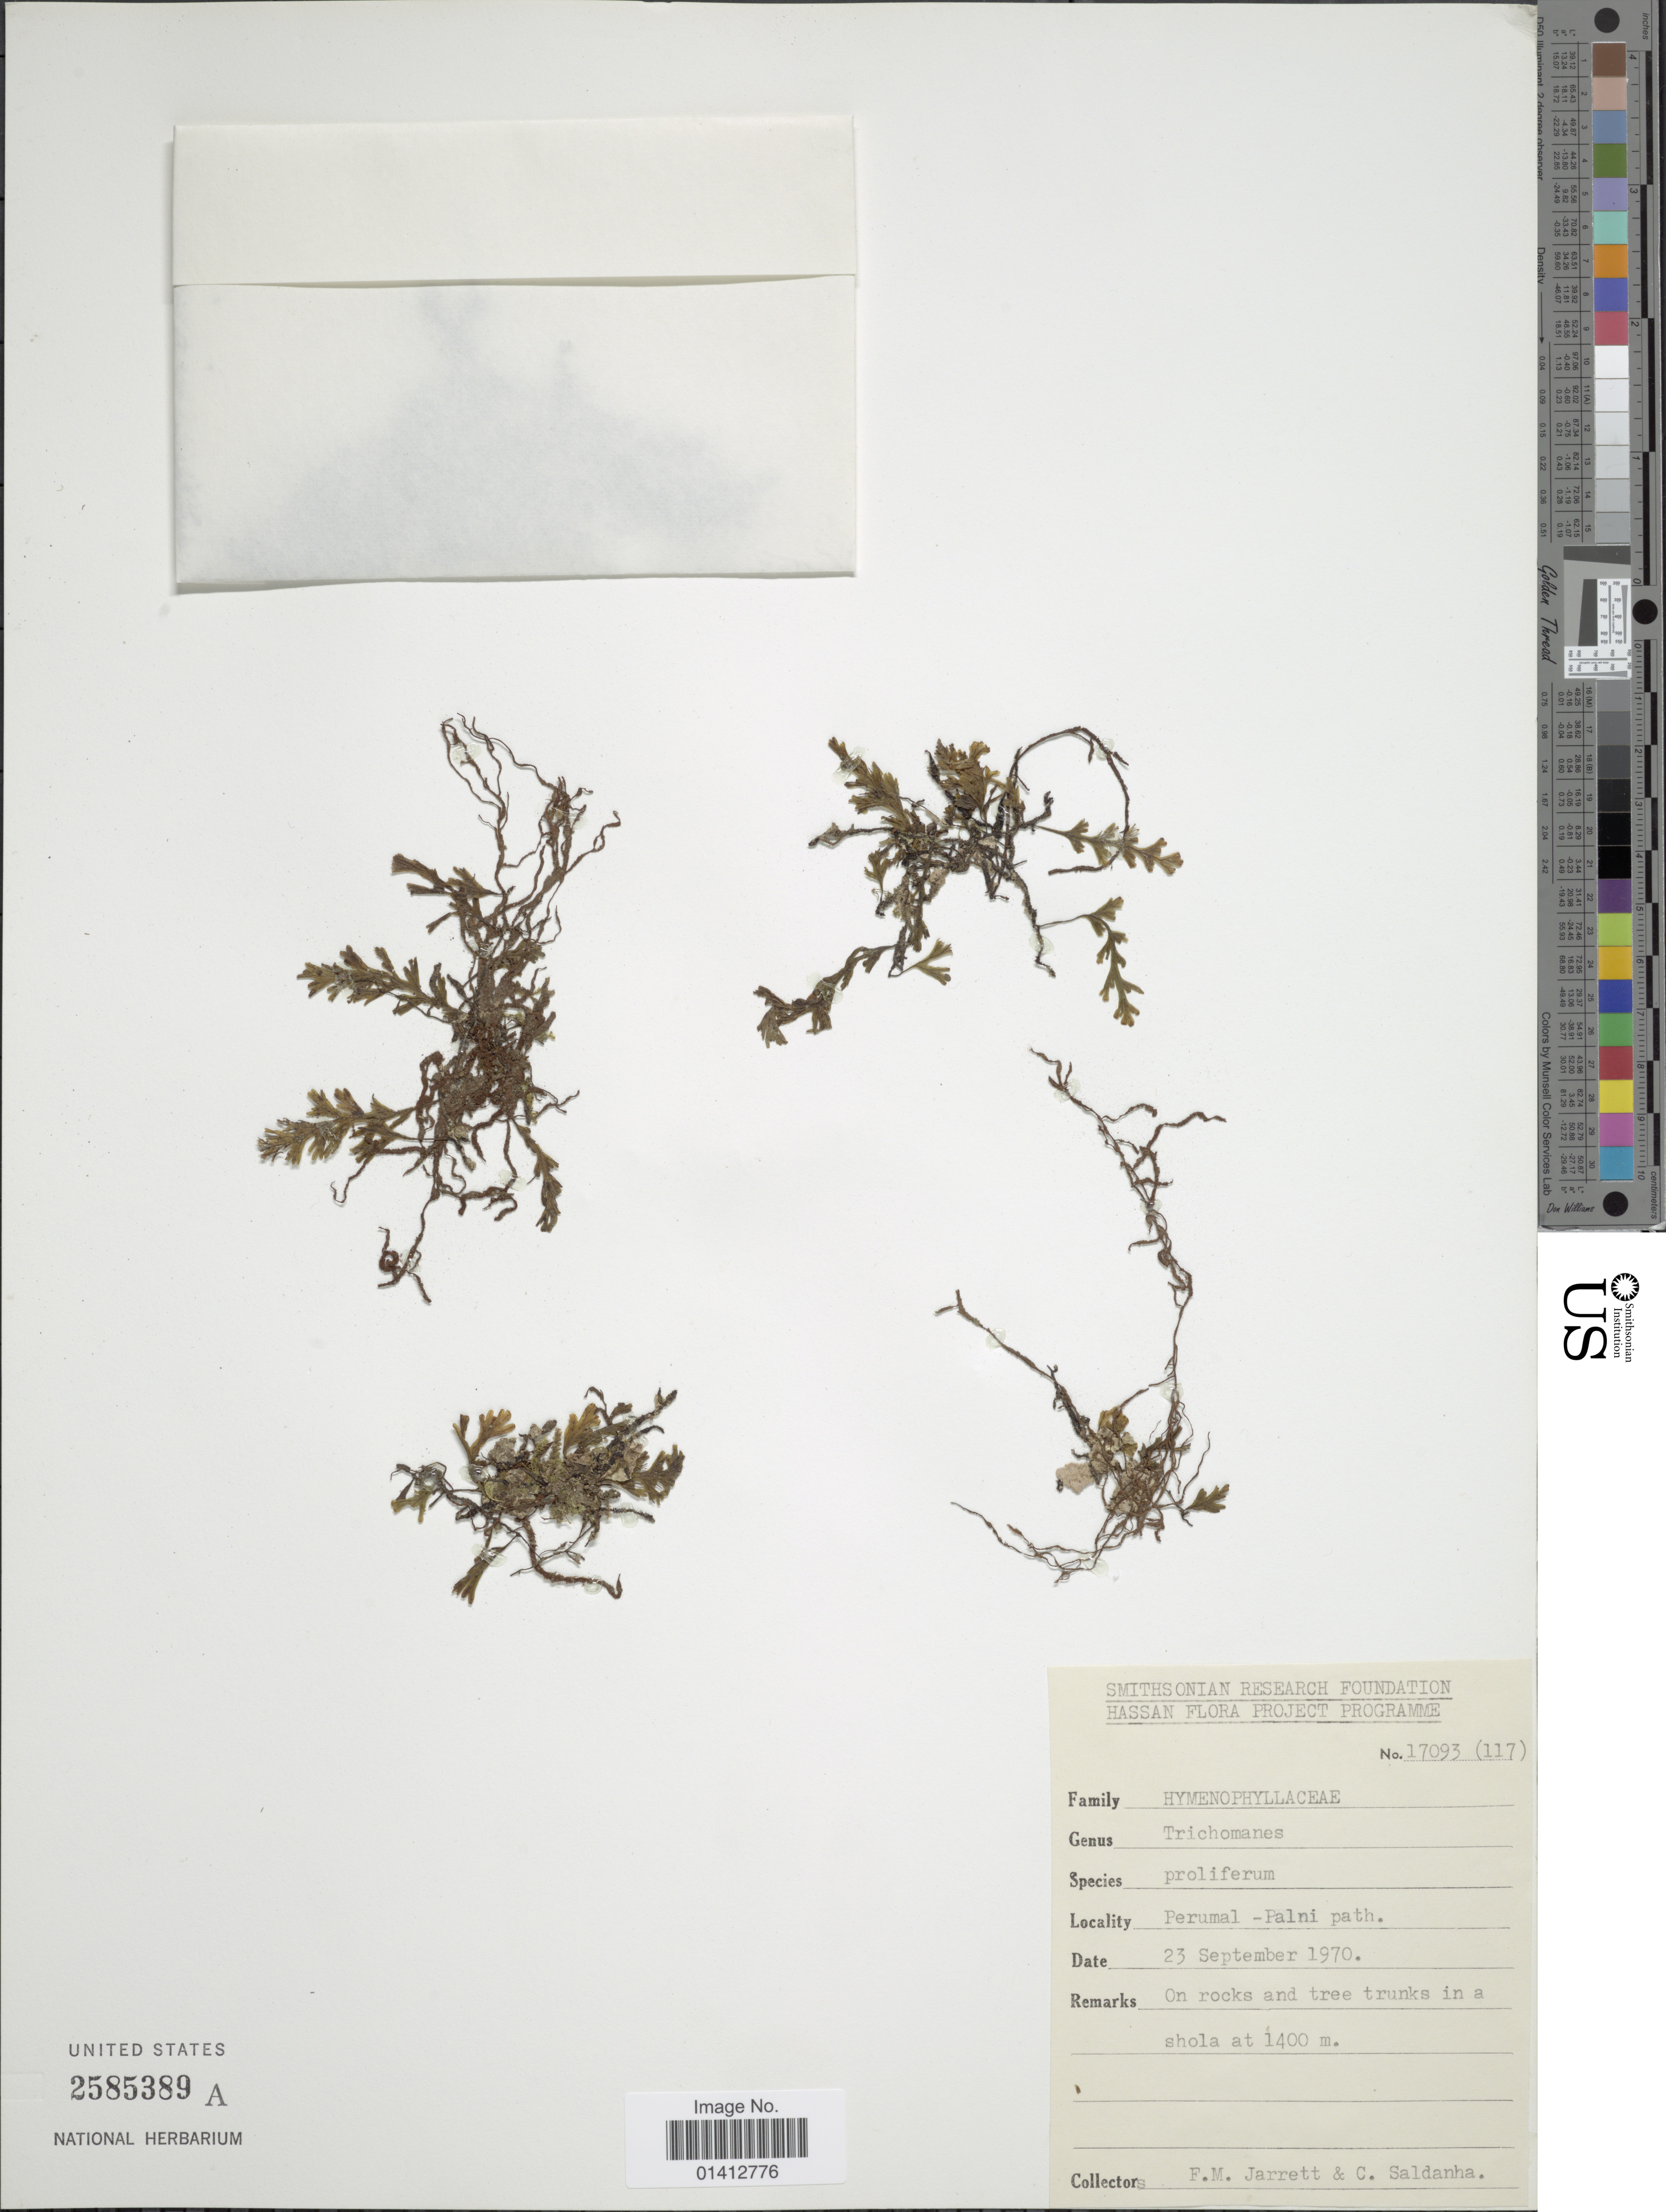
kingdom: Plantae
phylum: Tracheophyta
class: Polypodiopsida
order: Hymenophyllales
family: Hymenophyllaceae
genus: Crepidomanes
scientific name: Crepidomanes proliferum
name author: (Blume) Bostock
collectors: F. M. Jarrett & C. Saldanha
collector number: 17093 (117)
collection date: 1970-09-23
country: India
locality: Hassan, Perumal-Palni path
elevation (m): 1400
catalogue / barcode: US 2585389A